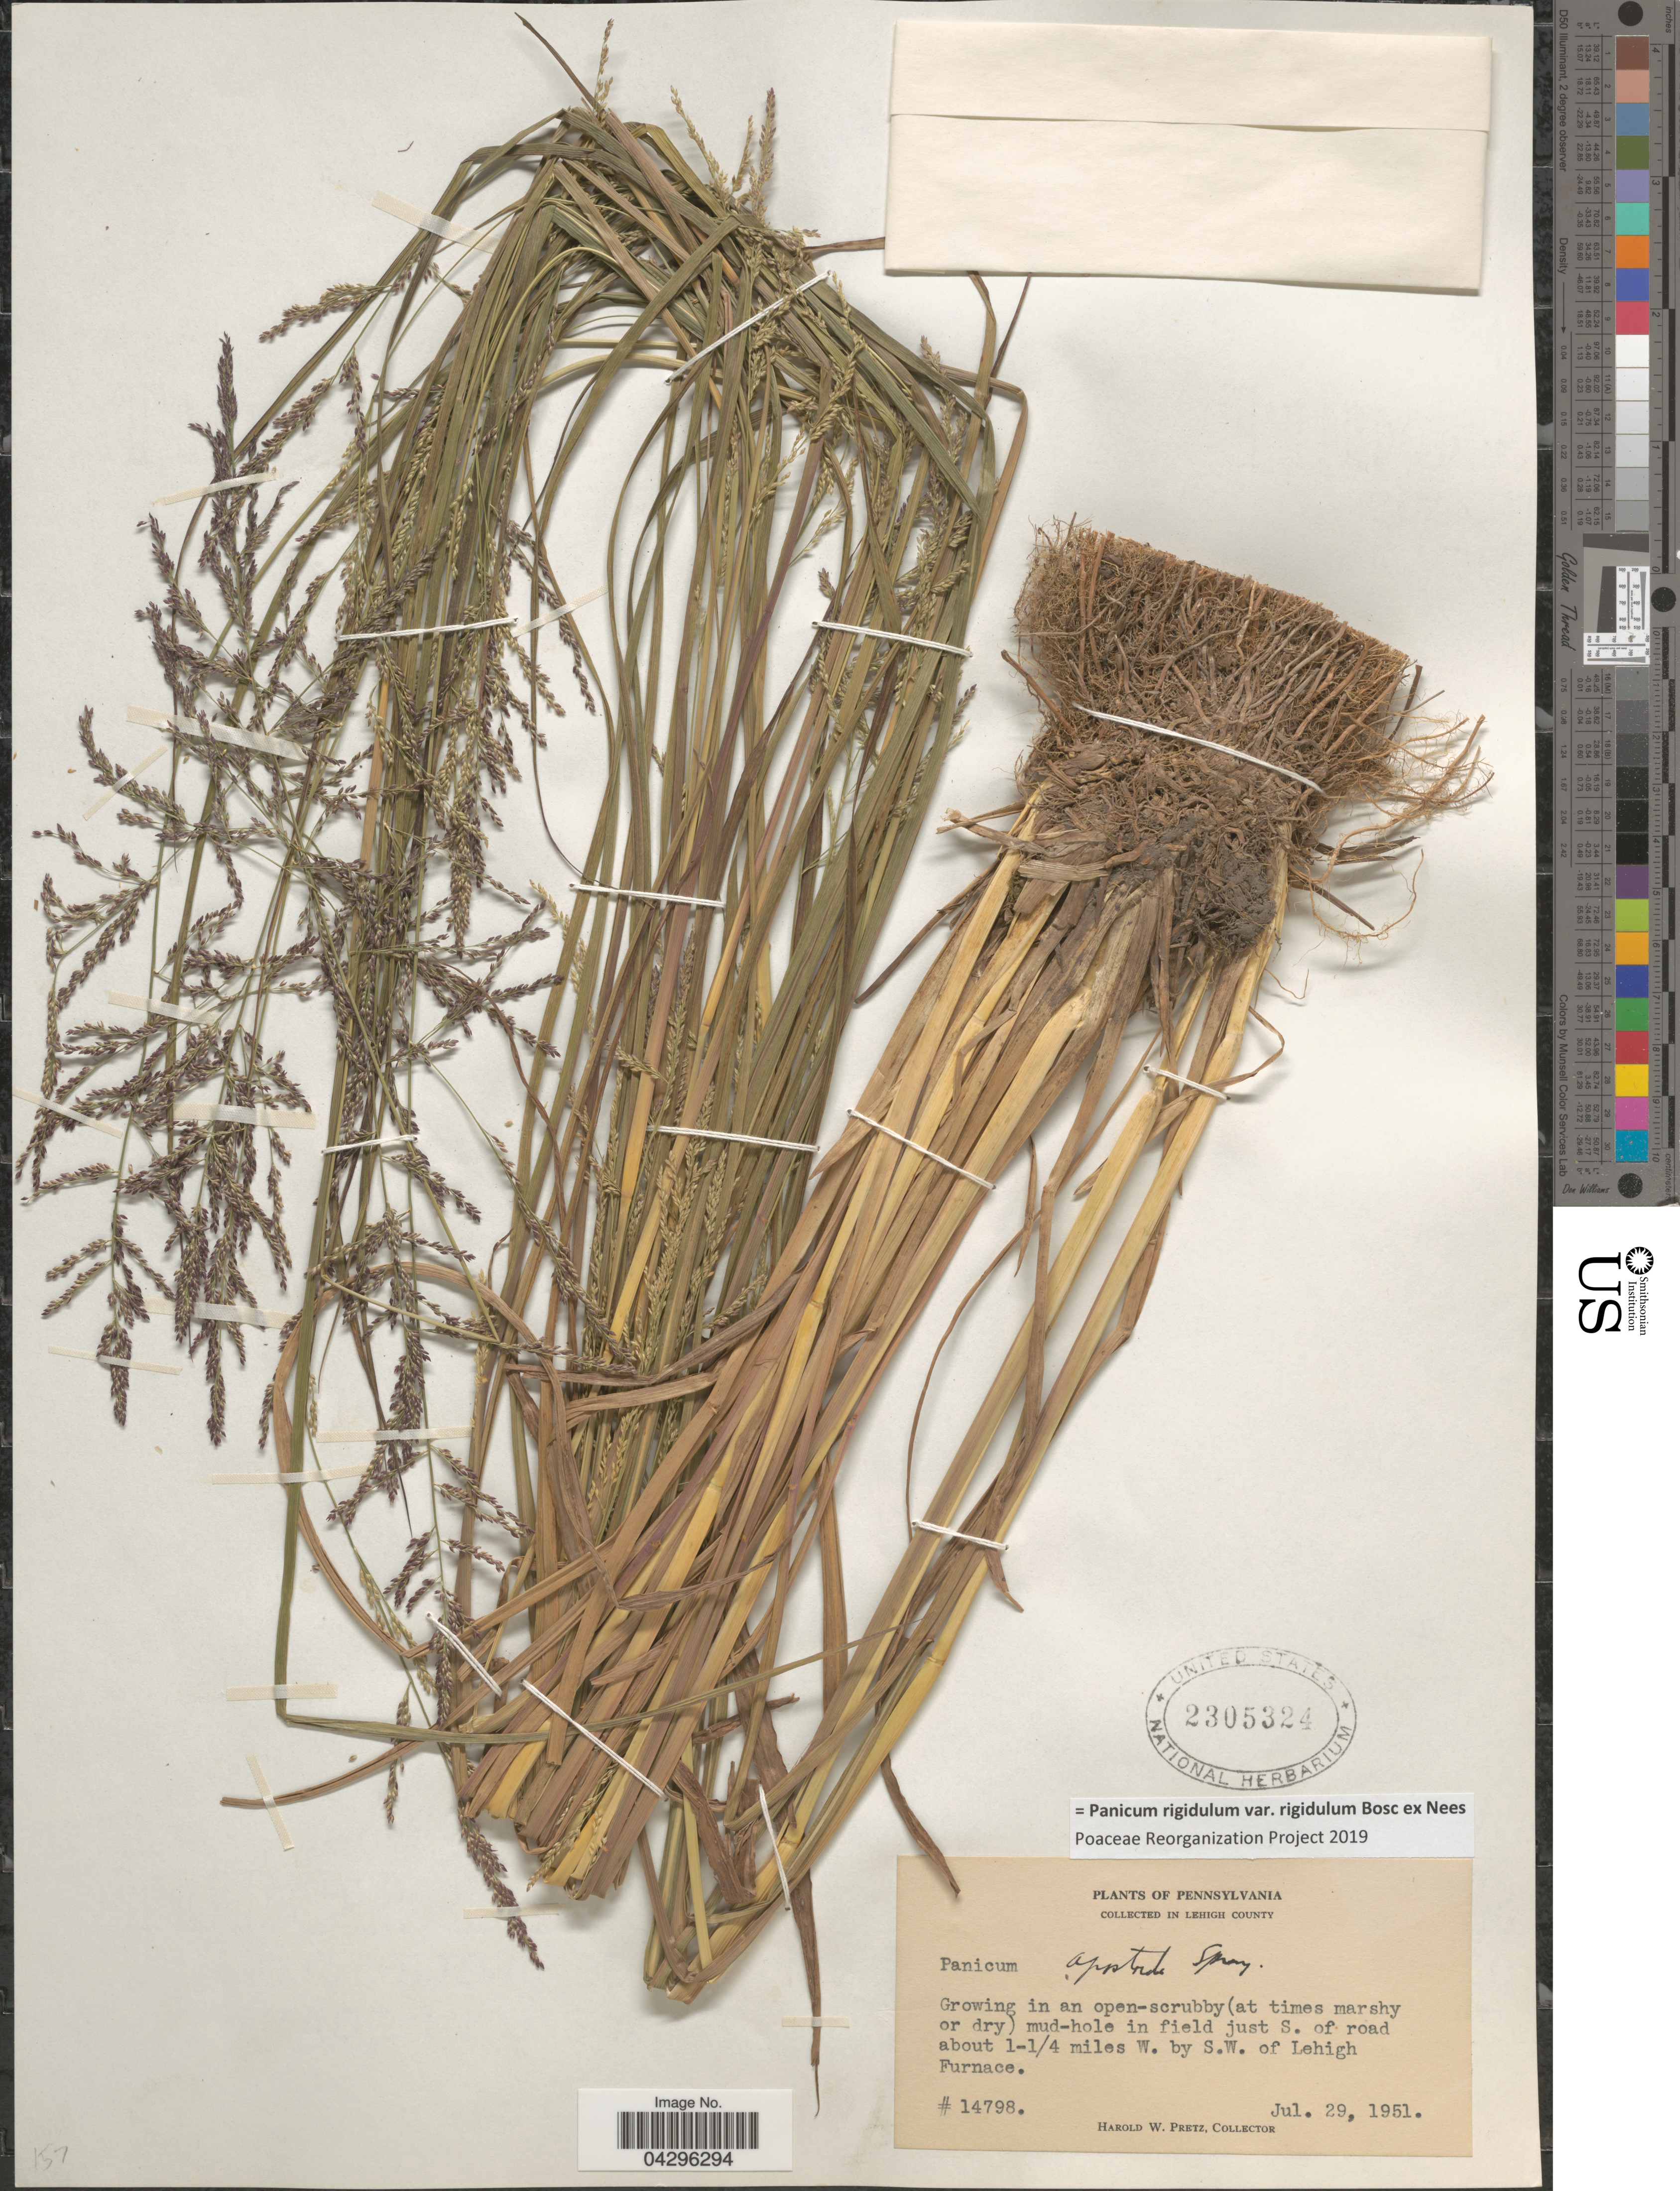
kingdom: Plantae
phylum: Tracheophyta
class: Liliopsida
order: Poales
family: Poaceae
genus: Panicum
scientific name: Panicum rigidulum var. rigidulum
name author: Bosc ex Nees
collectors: H. W. Pretz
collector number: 14798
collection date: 1951-07-29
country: United States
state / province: Pennsylvania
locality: In Lehigh County. Growing in an open-scrubby (at times marshy or dry) mud-hole in field just S. of road about 1-1/4 miles W. by S.W. of Lehigh Furnace.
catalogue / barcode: US 2305324